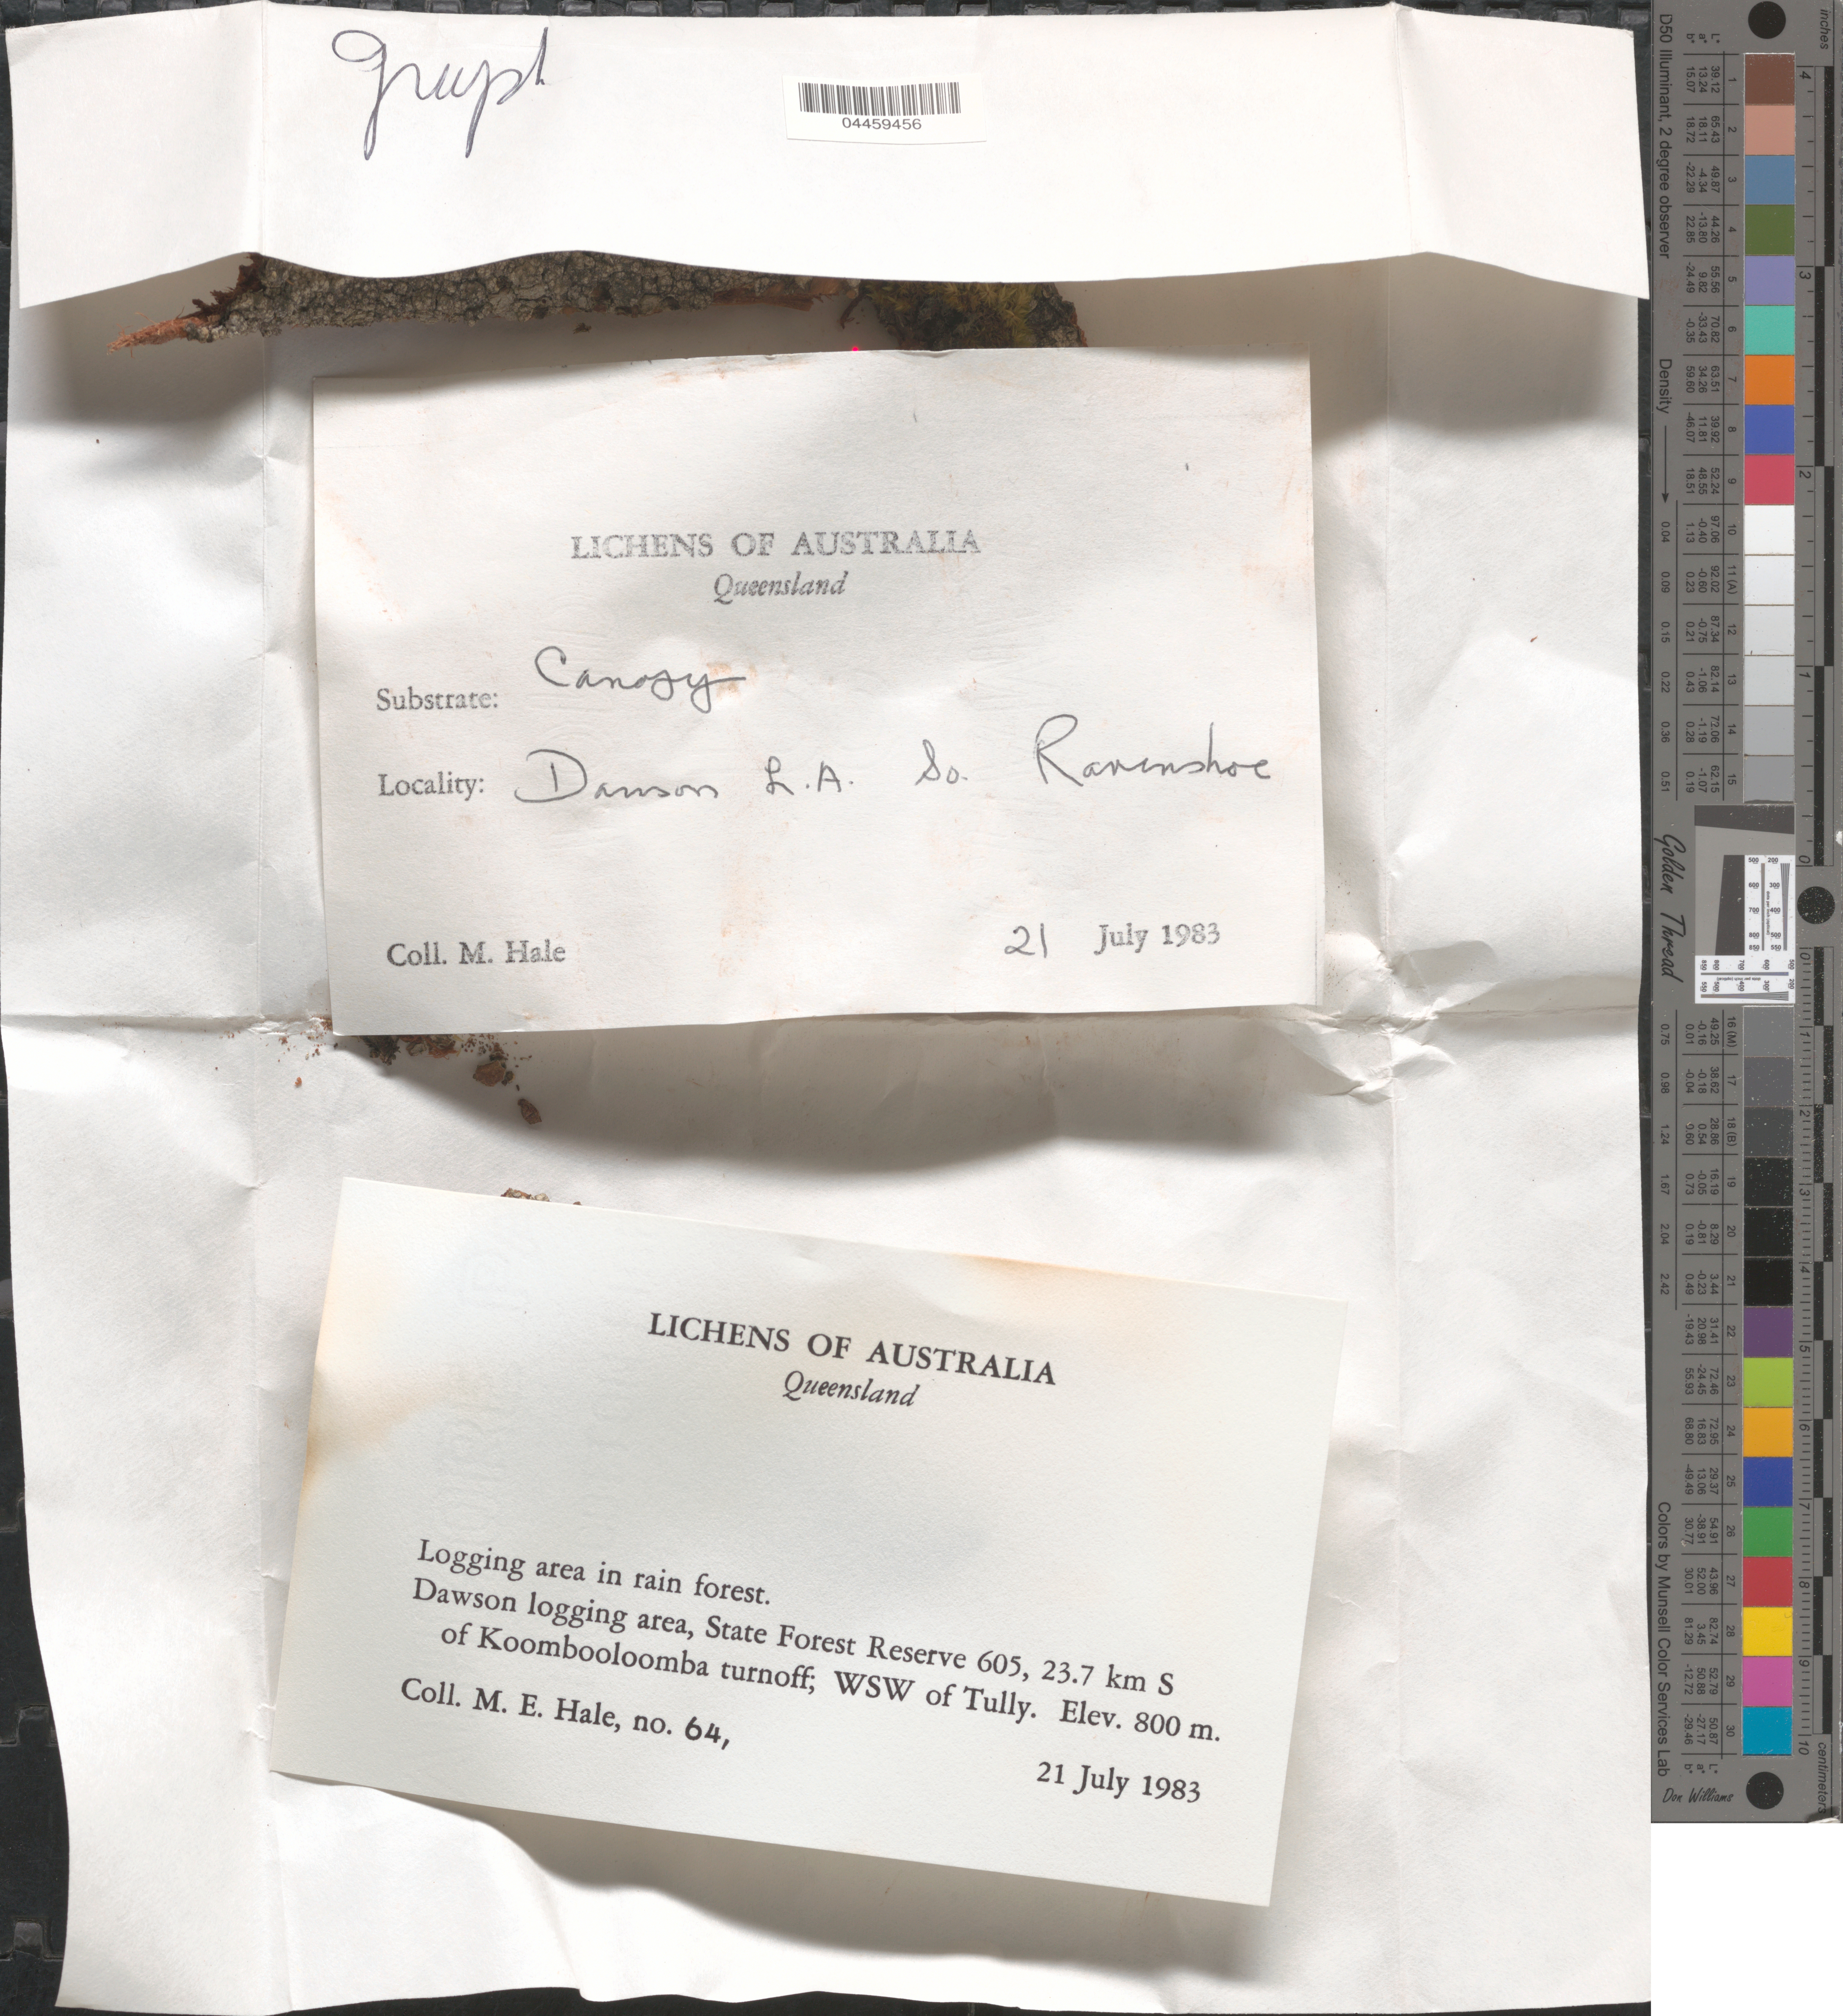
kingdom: Fungi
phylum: Ascomycota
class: Lecanoromycetes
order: Ostropales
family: Graphidaceae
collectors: M. Hale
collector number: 64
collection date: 1983-07-21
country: Australia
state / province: Queensland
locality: Logging area in rain forest. Dawson logging area, State Forest Reserve 605, 23.7 km S of Koombooloomba turnoff; WDW of Tully.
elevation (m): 800